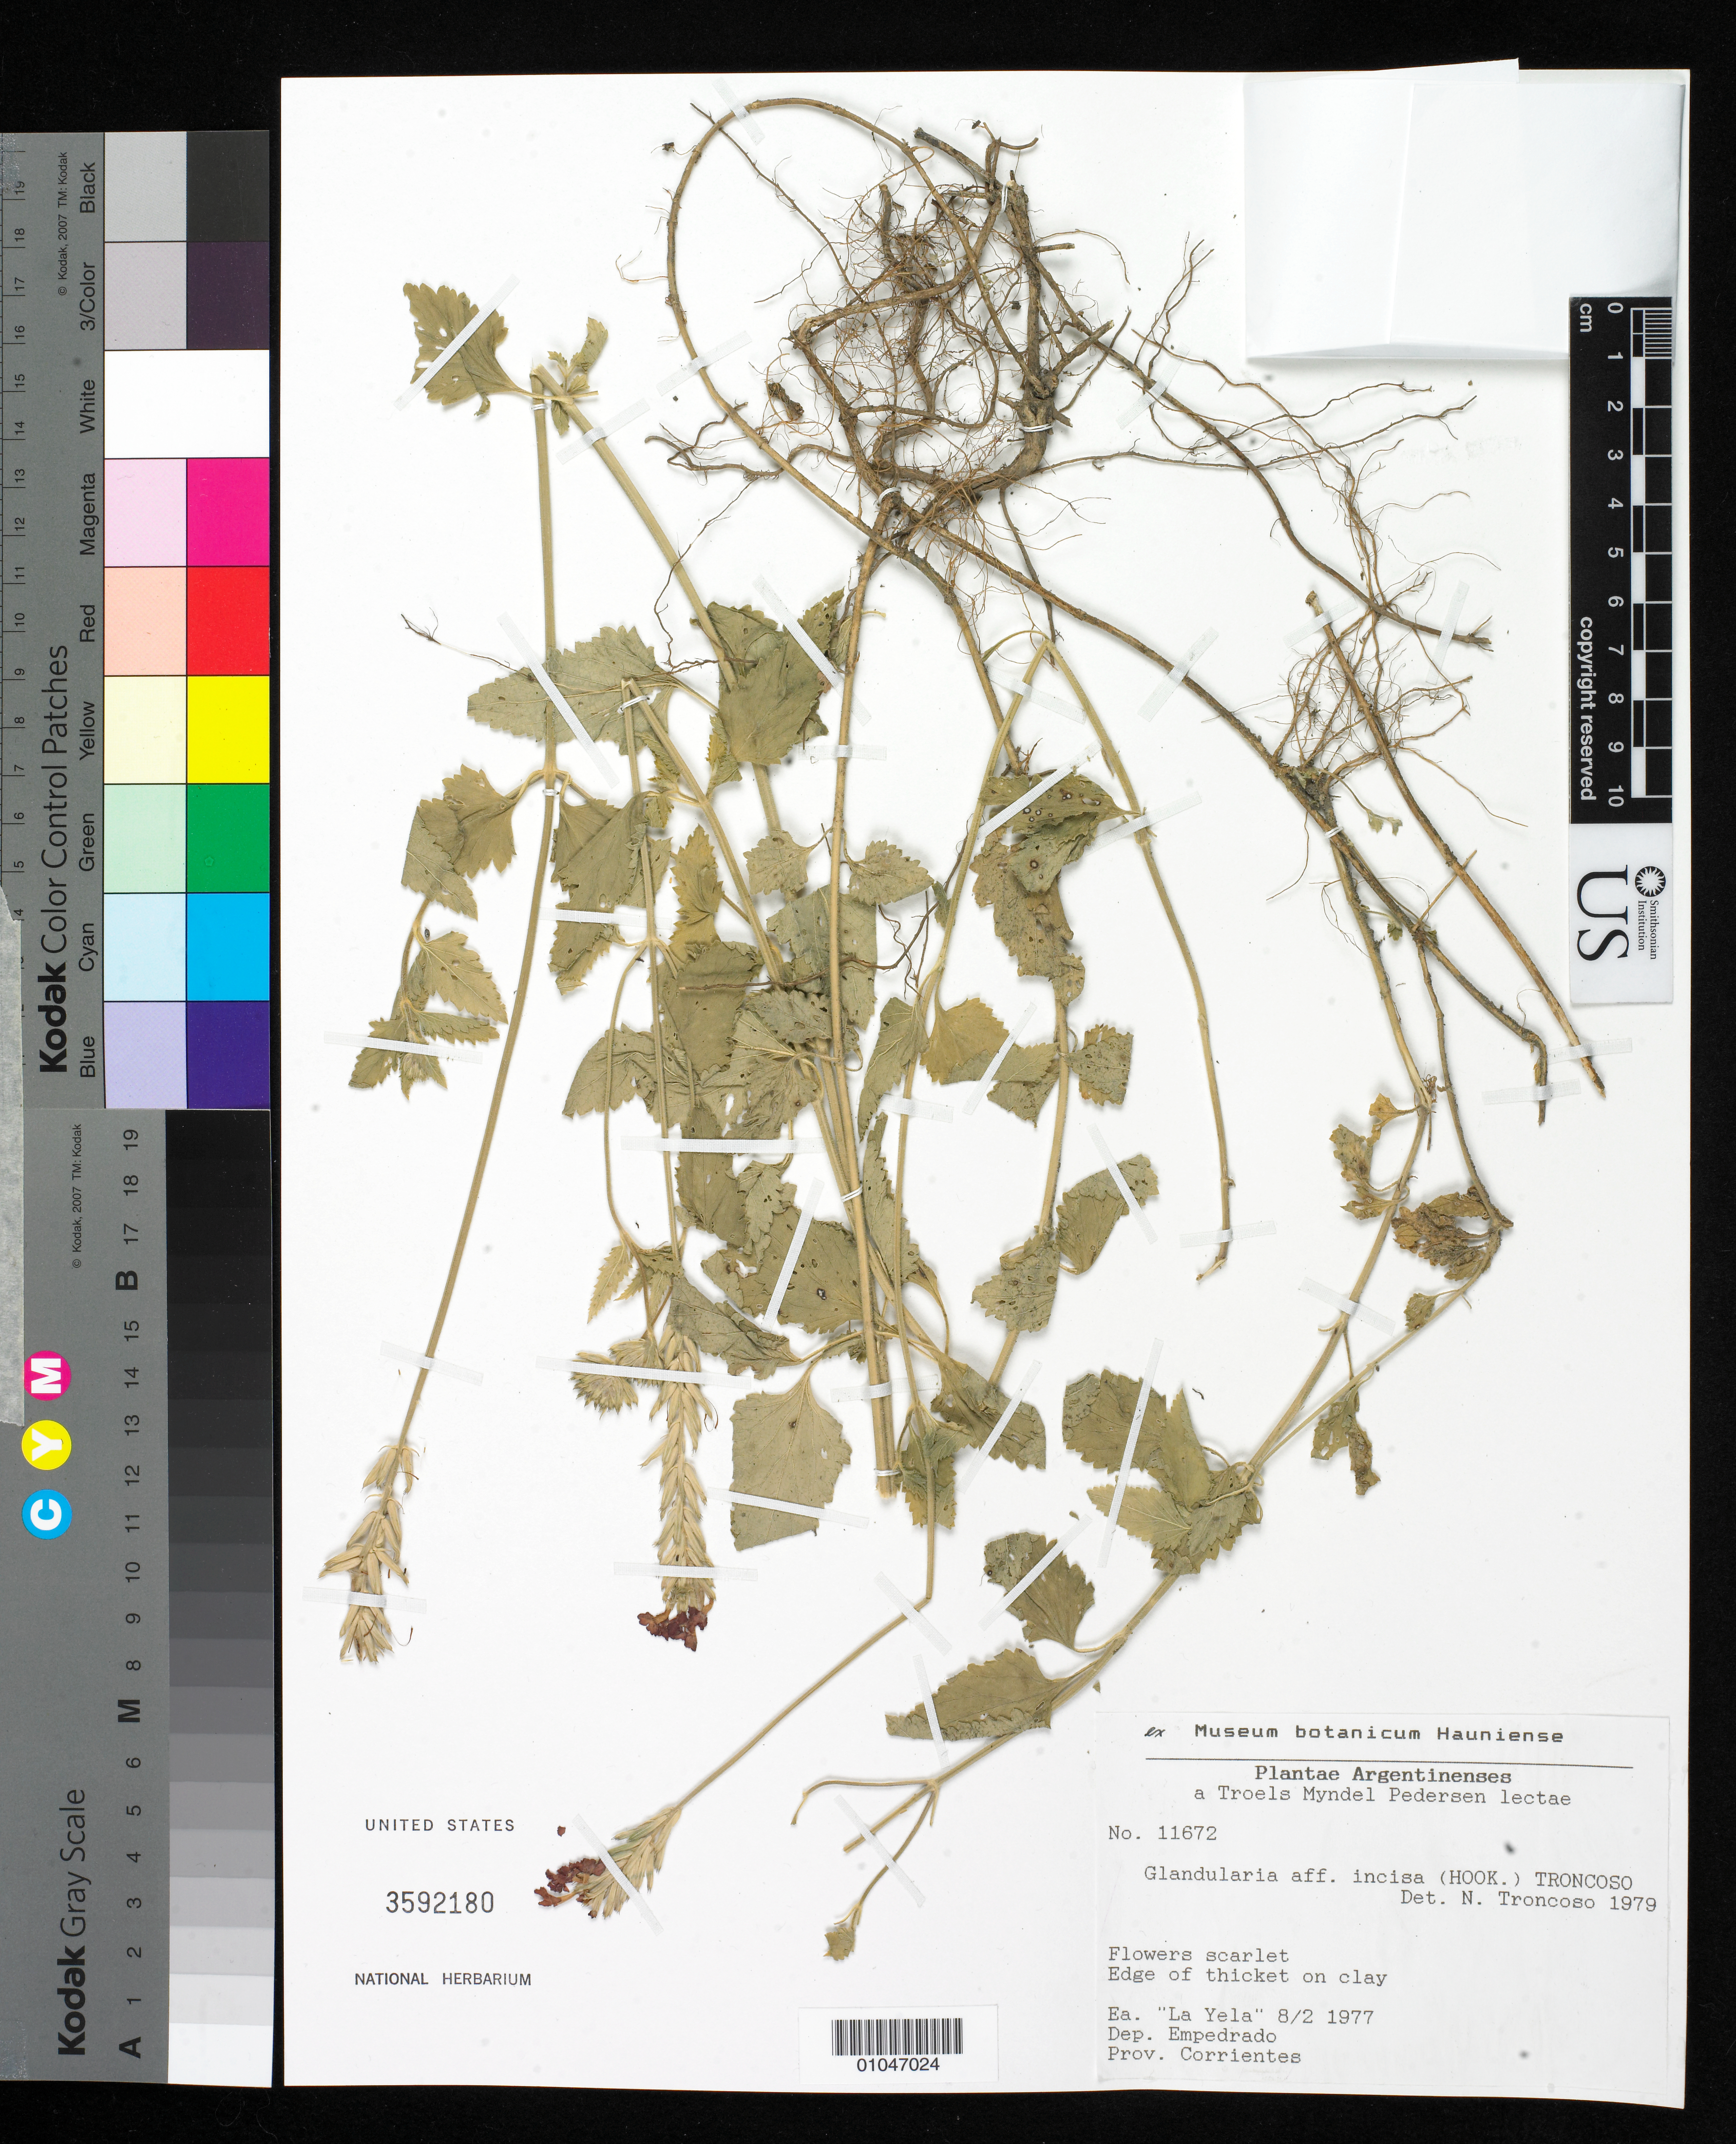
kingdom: Plantae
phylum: Tracheophyta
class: Magnoliopsida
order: Lamiales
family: Verbenaceae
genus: Glandularia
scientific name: Glandularia incisa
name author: (Hook.) Tronc.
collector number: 11672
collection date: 1977-02-08 or 1977-08-02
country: Argentina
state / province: Corrientes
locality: Empedrado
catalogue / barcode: US 3592180